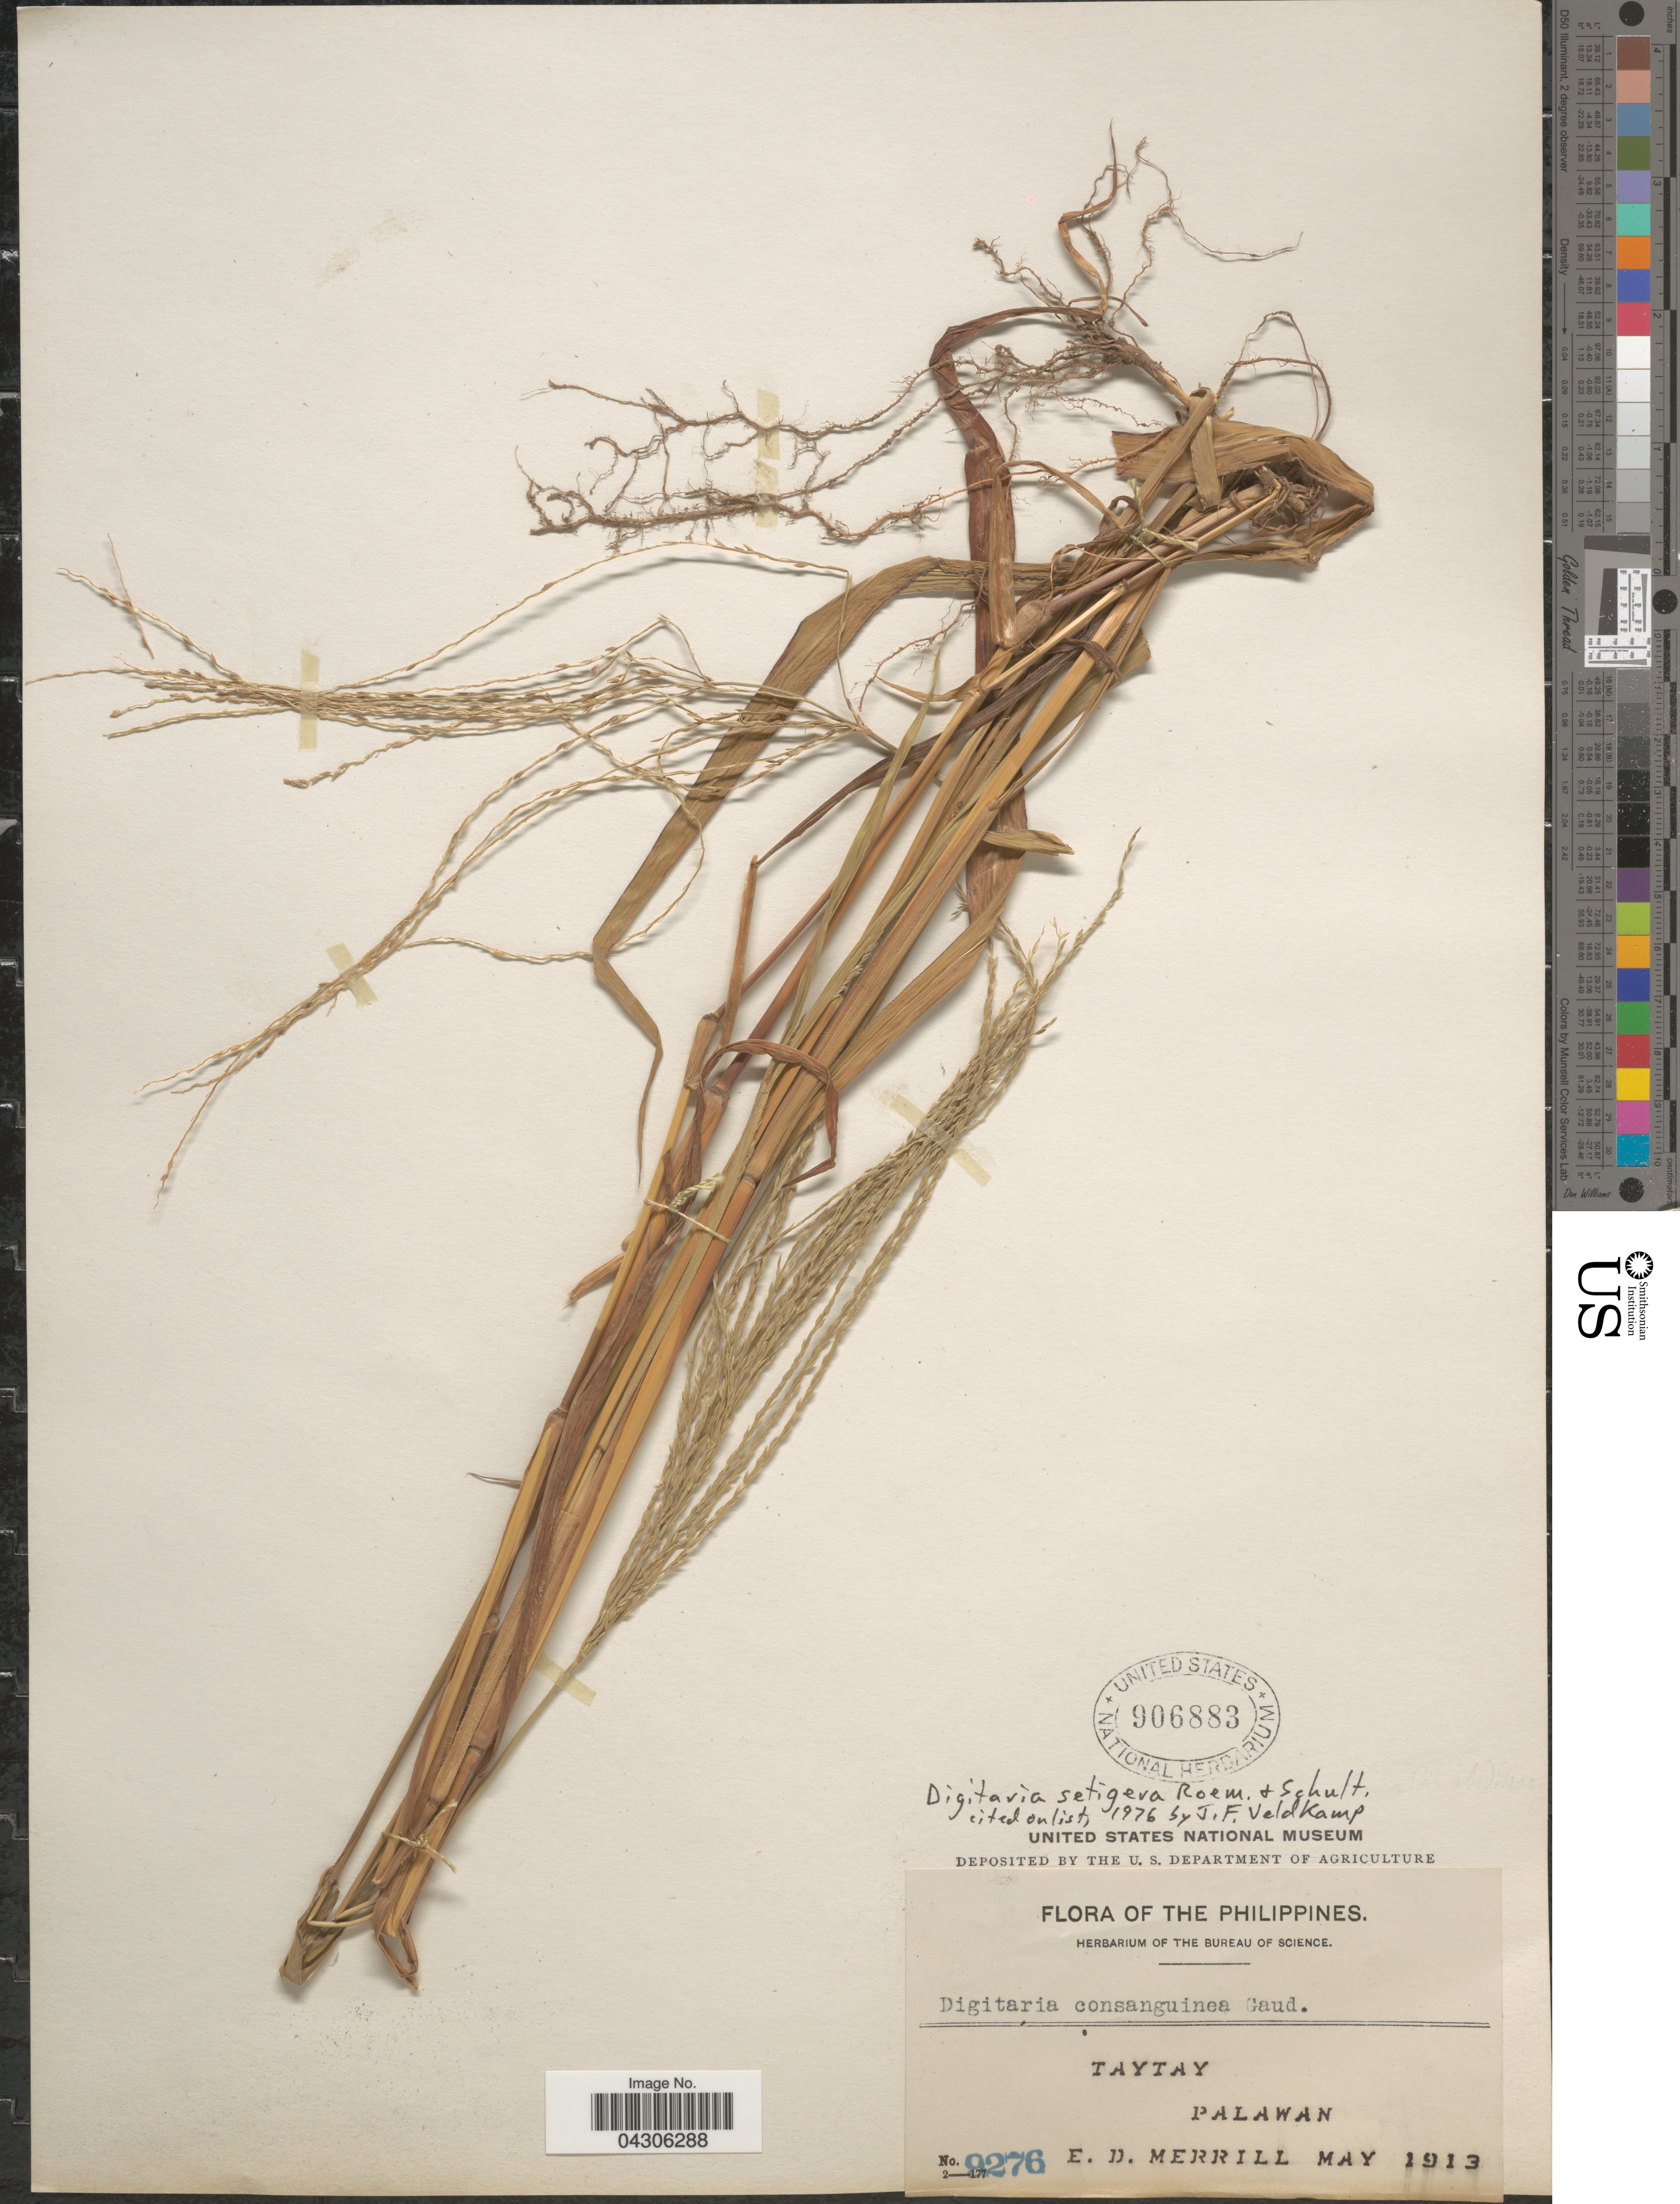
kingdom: Plantae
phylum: Tracheophyta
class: Liliopsida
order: Poales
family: Poaceae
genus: Digitaria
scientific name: Digitaria setigera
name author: Roth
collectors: E. D. Merrill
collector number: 9276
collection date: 1913-05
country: Philippines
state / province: Mimaropa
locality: Taytay. Palawan.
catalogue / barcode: US 906883